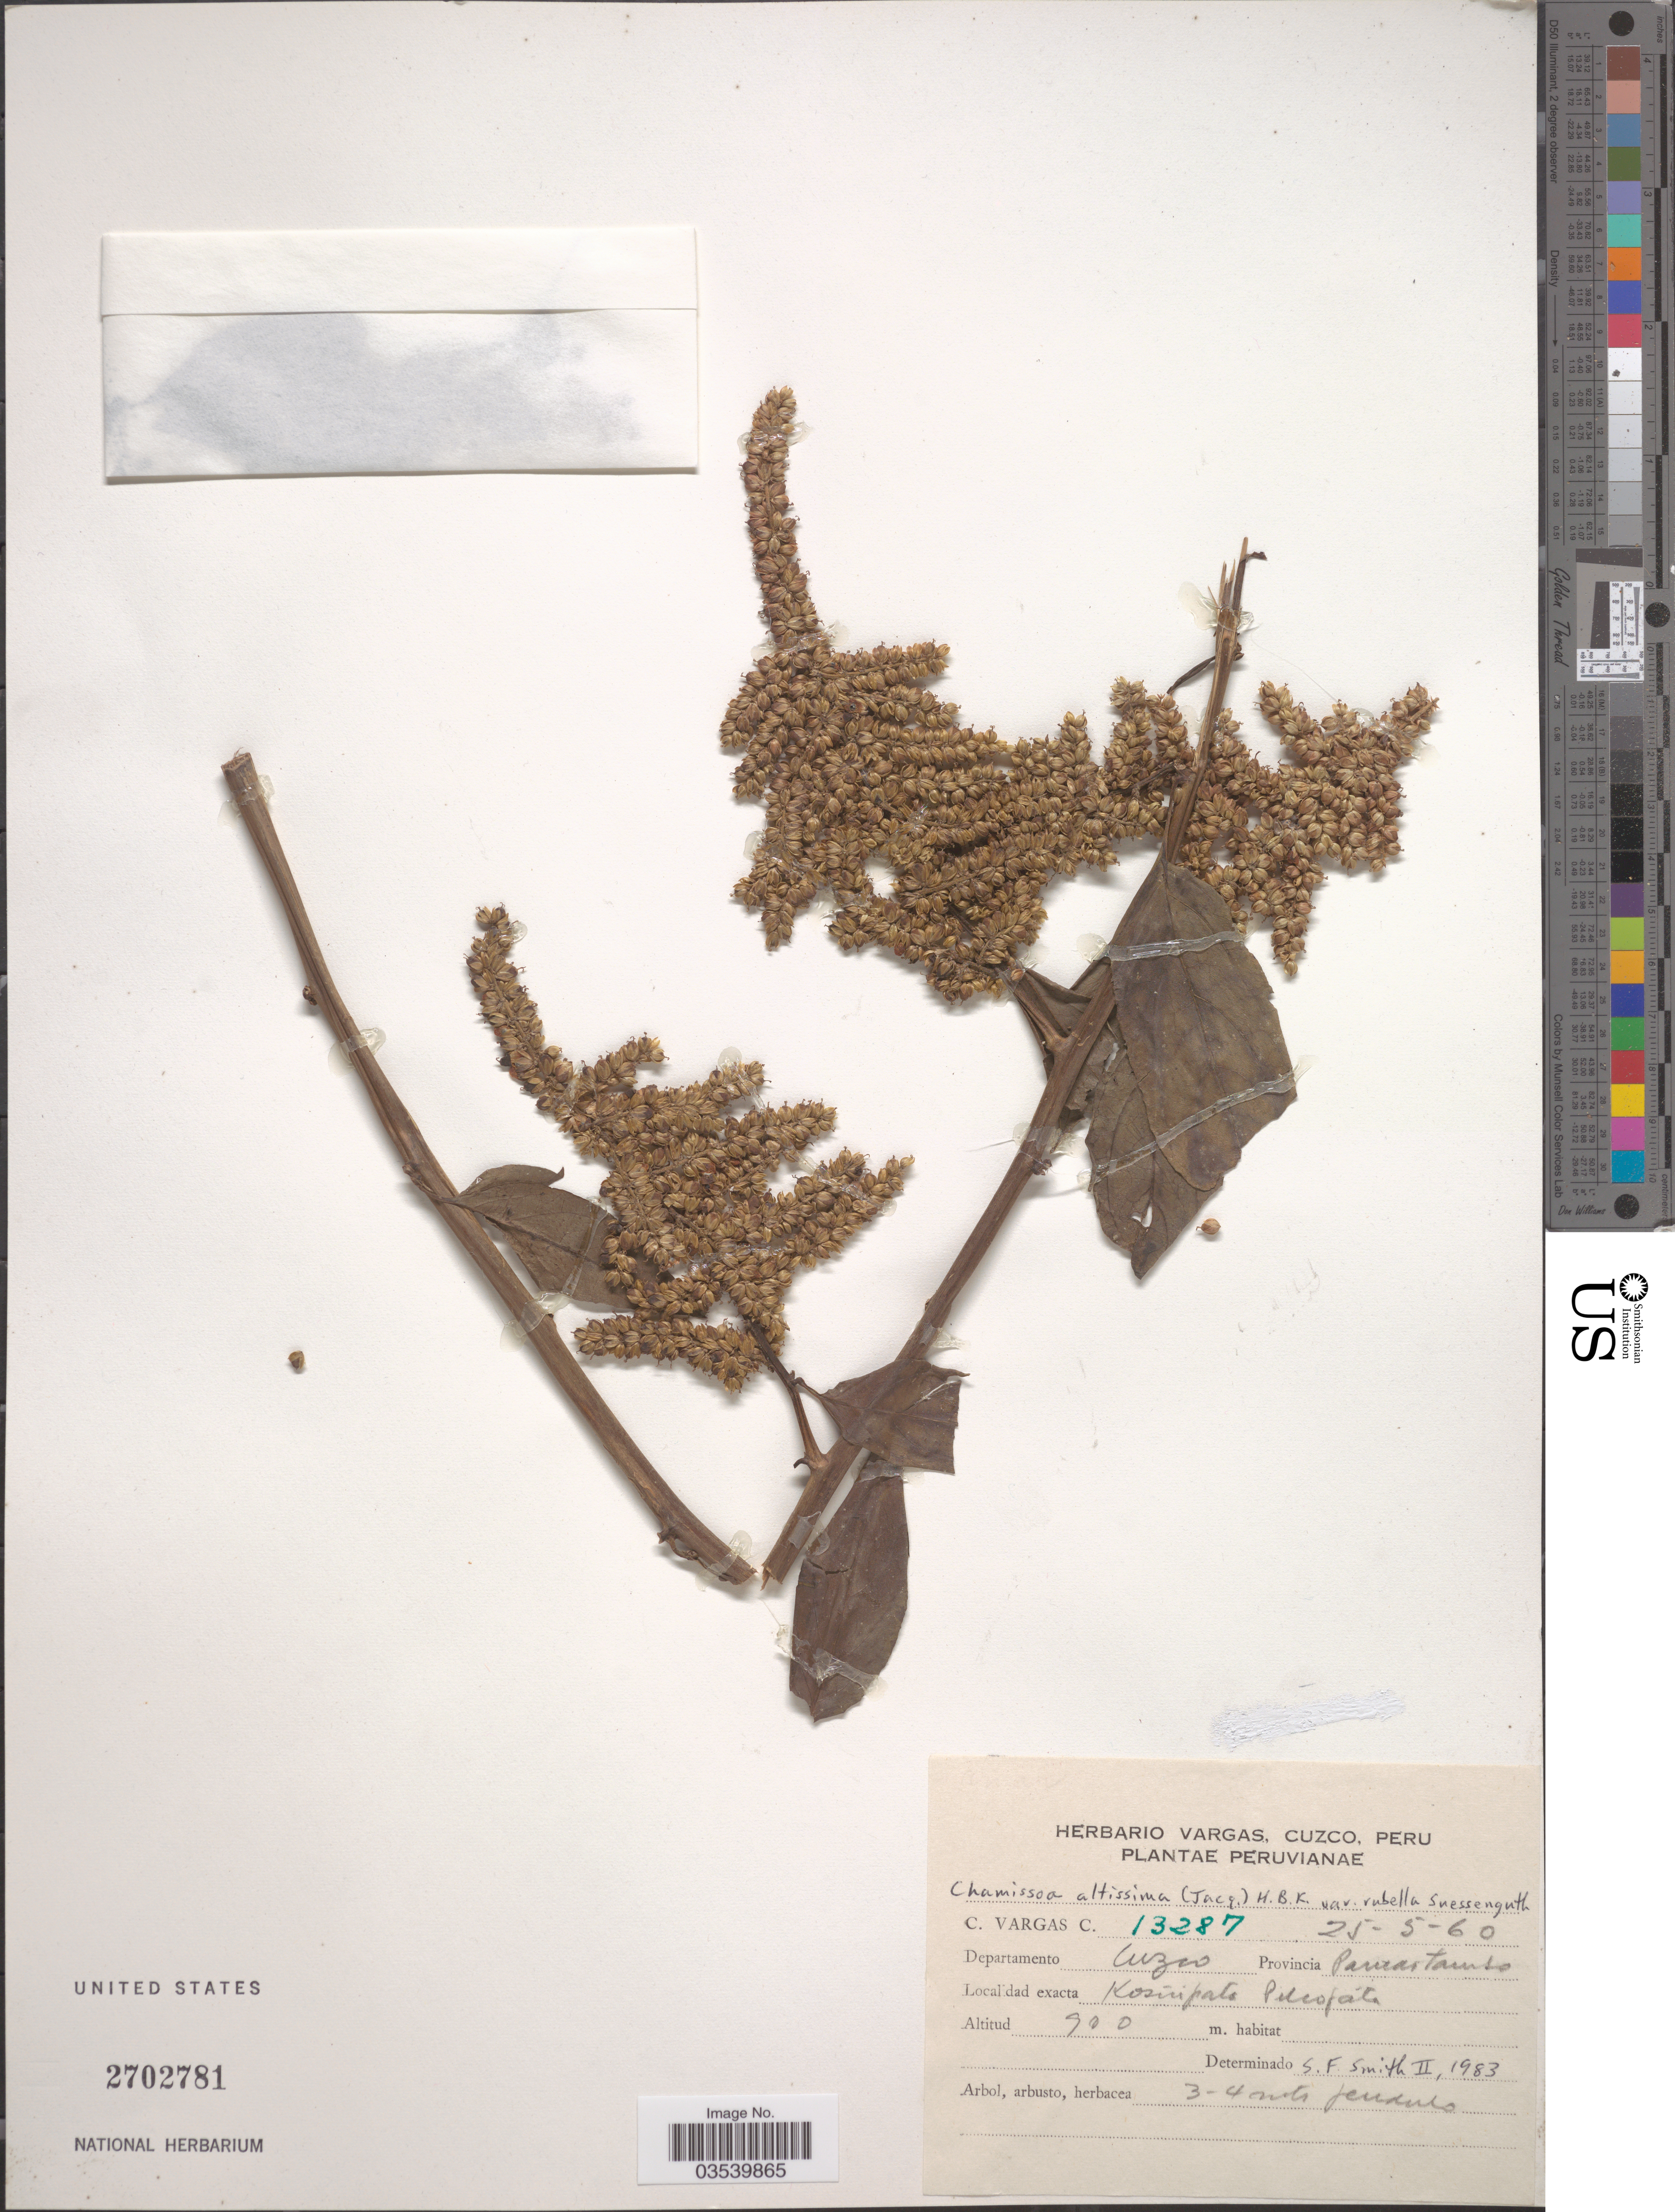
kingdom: Plantae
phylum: Tracheophyta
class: Magnoliopsida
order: Caryophyllales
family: Amaranthaceae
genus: Chamissoa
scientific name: Chamissoa altissima var. rubella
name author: Suess.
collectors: C. Vargas Calderón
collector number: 13287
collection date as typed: Transcribed d/m/y: 25/5/60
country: Peru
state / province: Cusco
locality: Departamento Cuzco. Provincia Paucartambo. Kosnipato Pillcopata.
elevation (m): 900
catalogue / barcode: US 2702781